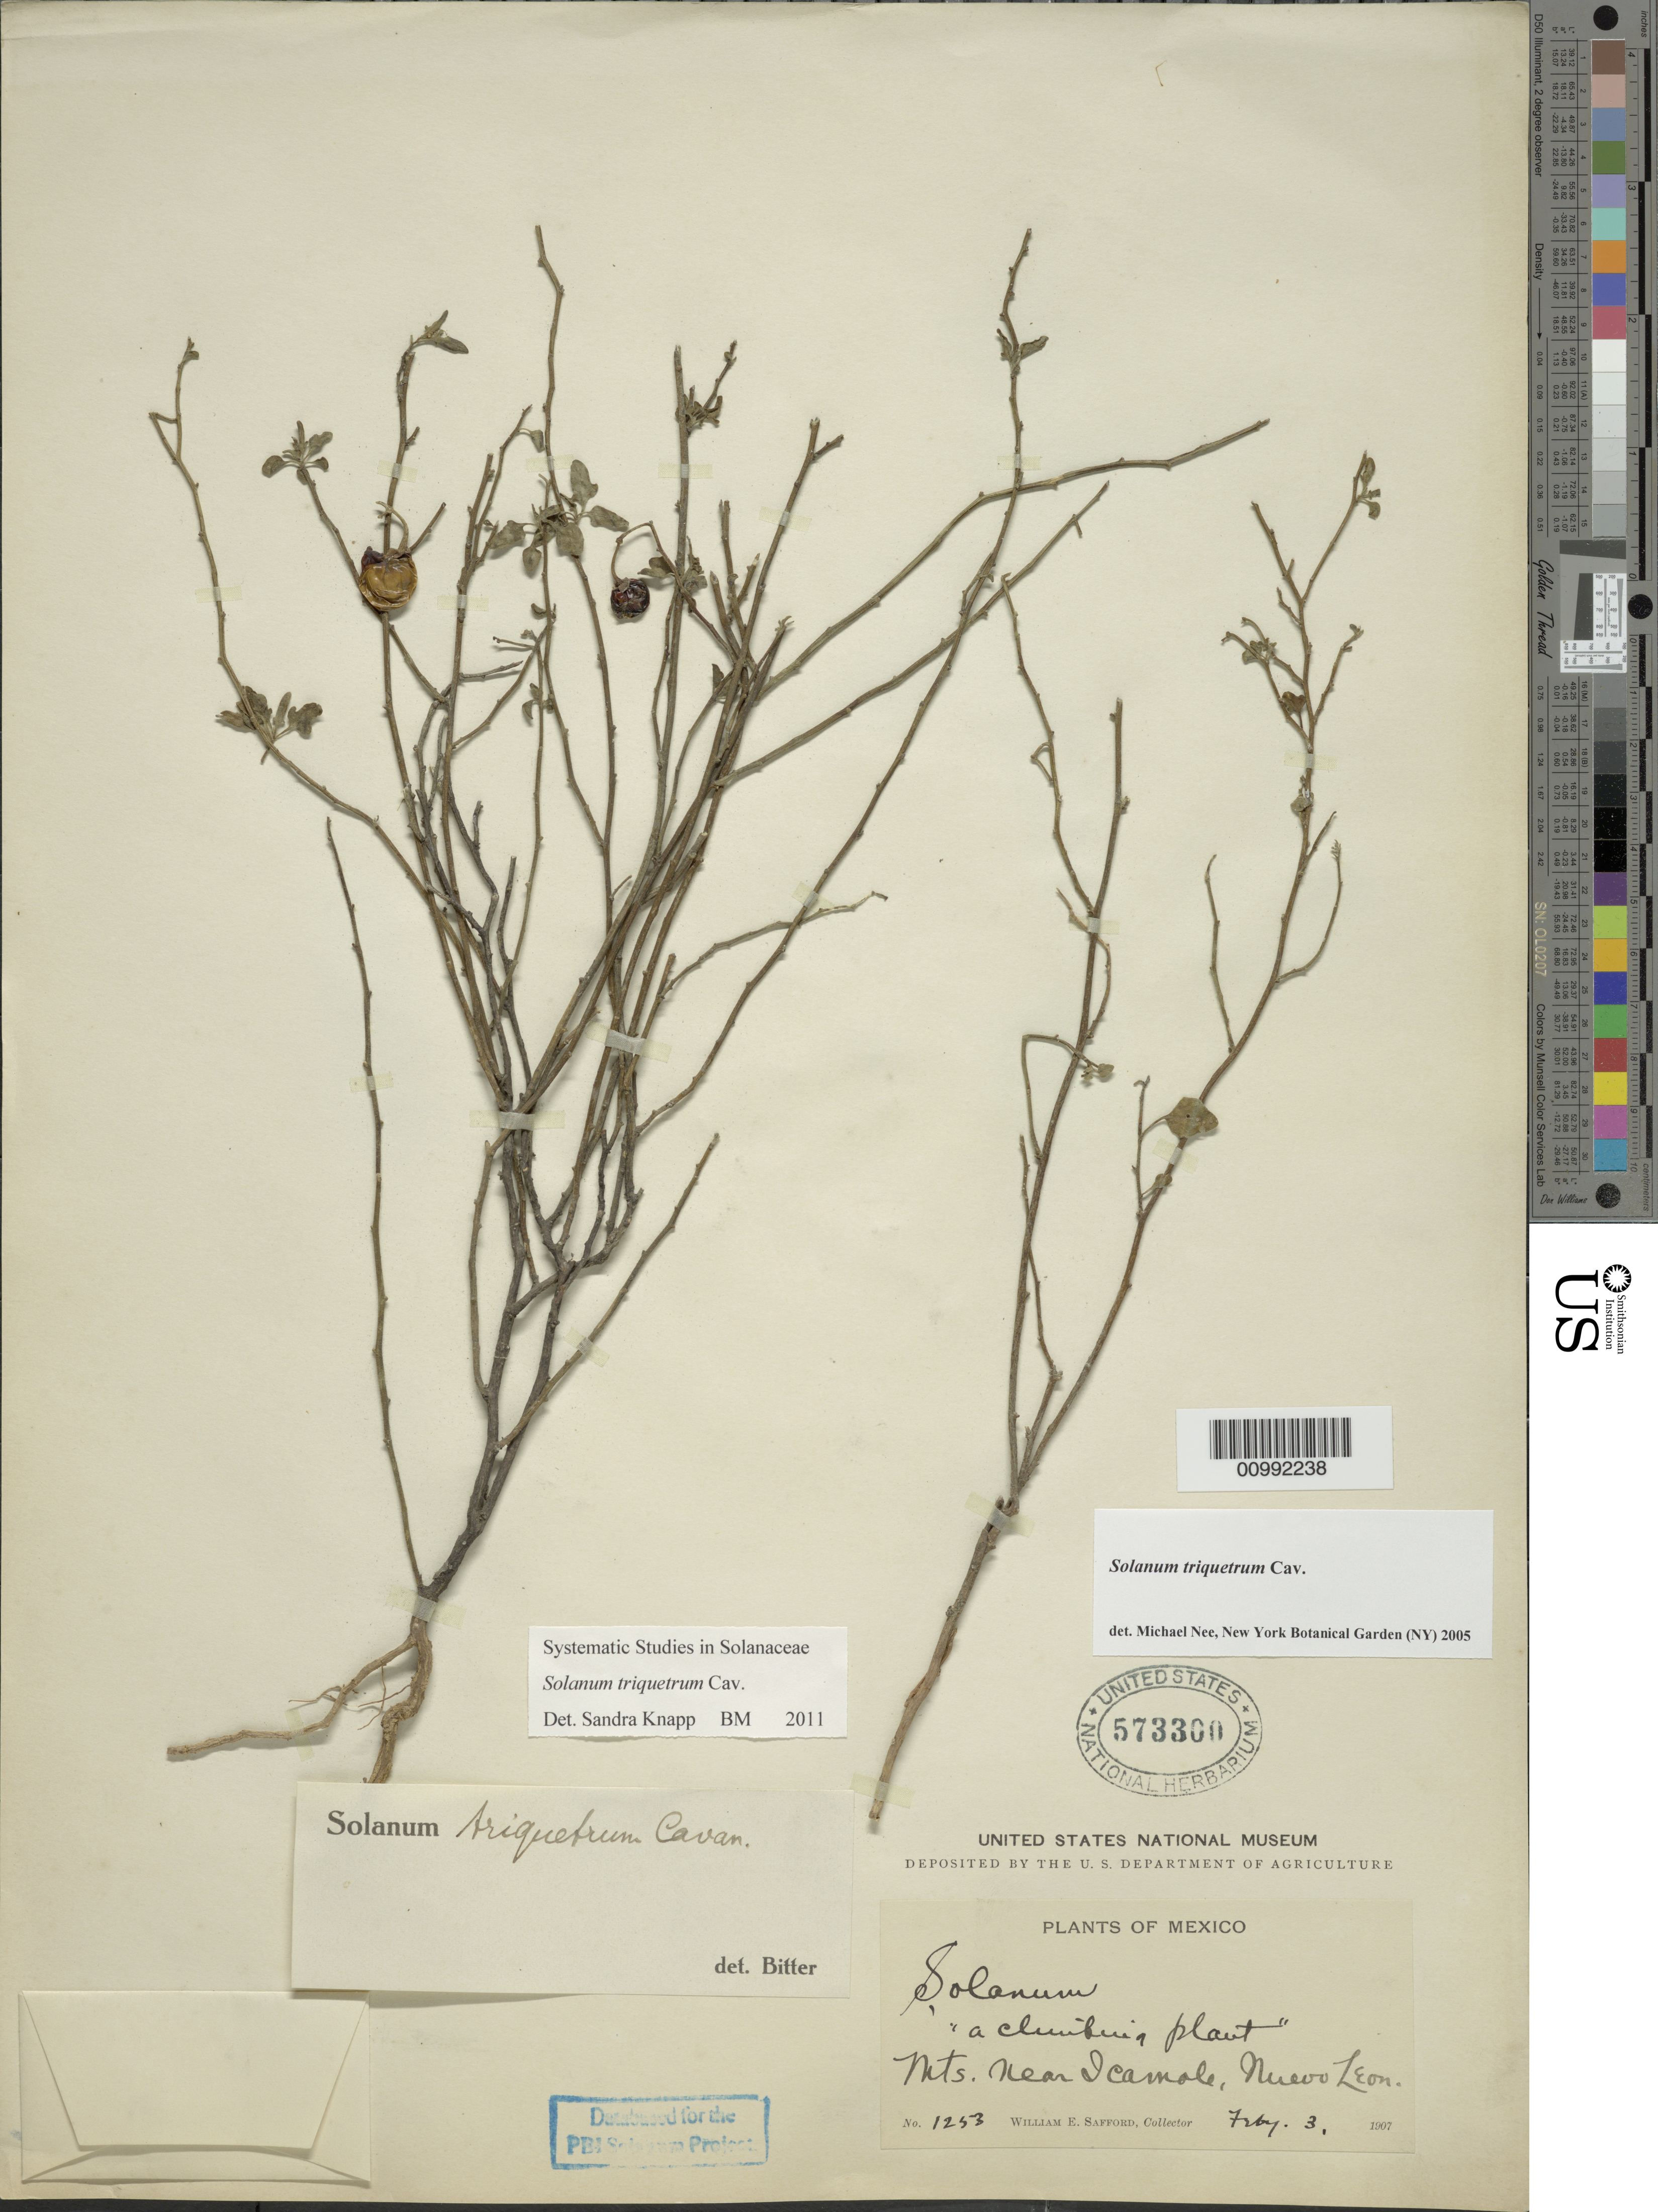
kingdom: Plantae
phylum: Tracheophyta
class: Magnoliopsida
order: Solanales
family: Solanaceae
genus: Solanum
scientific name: Solanum triquetrum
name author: Cav.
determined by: Knapp, S. D.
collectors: W. E. Safford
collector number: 1253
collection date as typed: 3 Feb 1907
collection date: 1907-02-03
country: Mexico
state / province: Nuevo León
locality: mountains near town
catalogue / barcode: US 573300